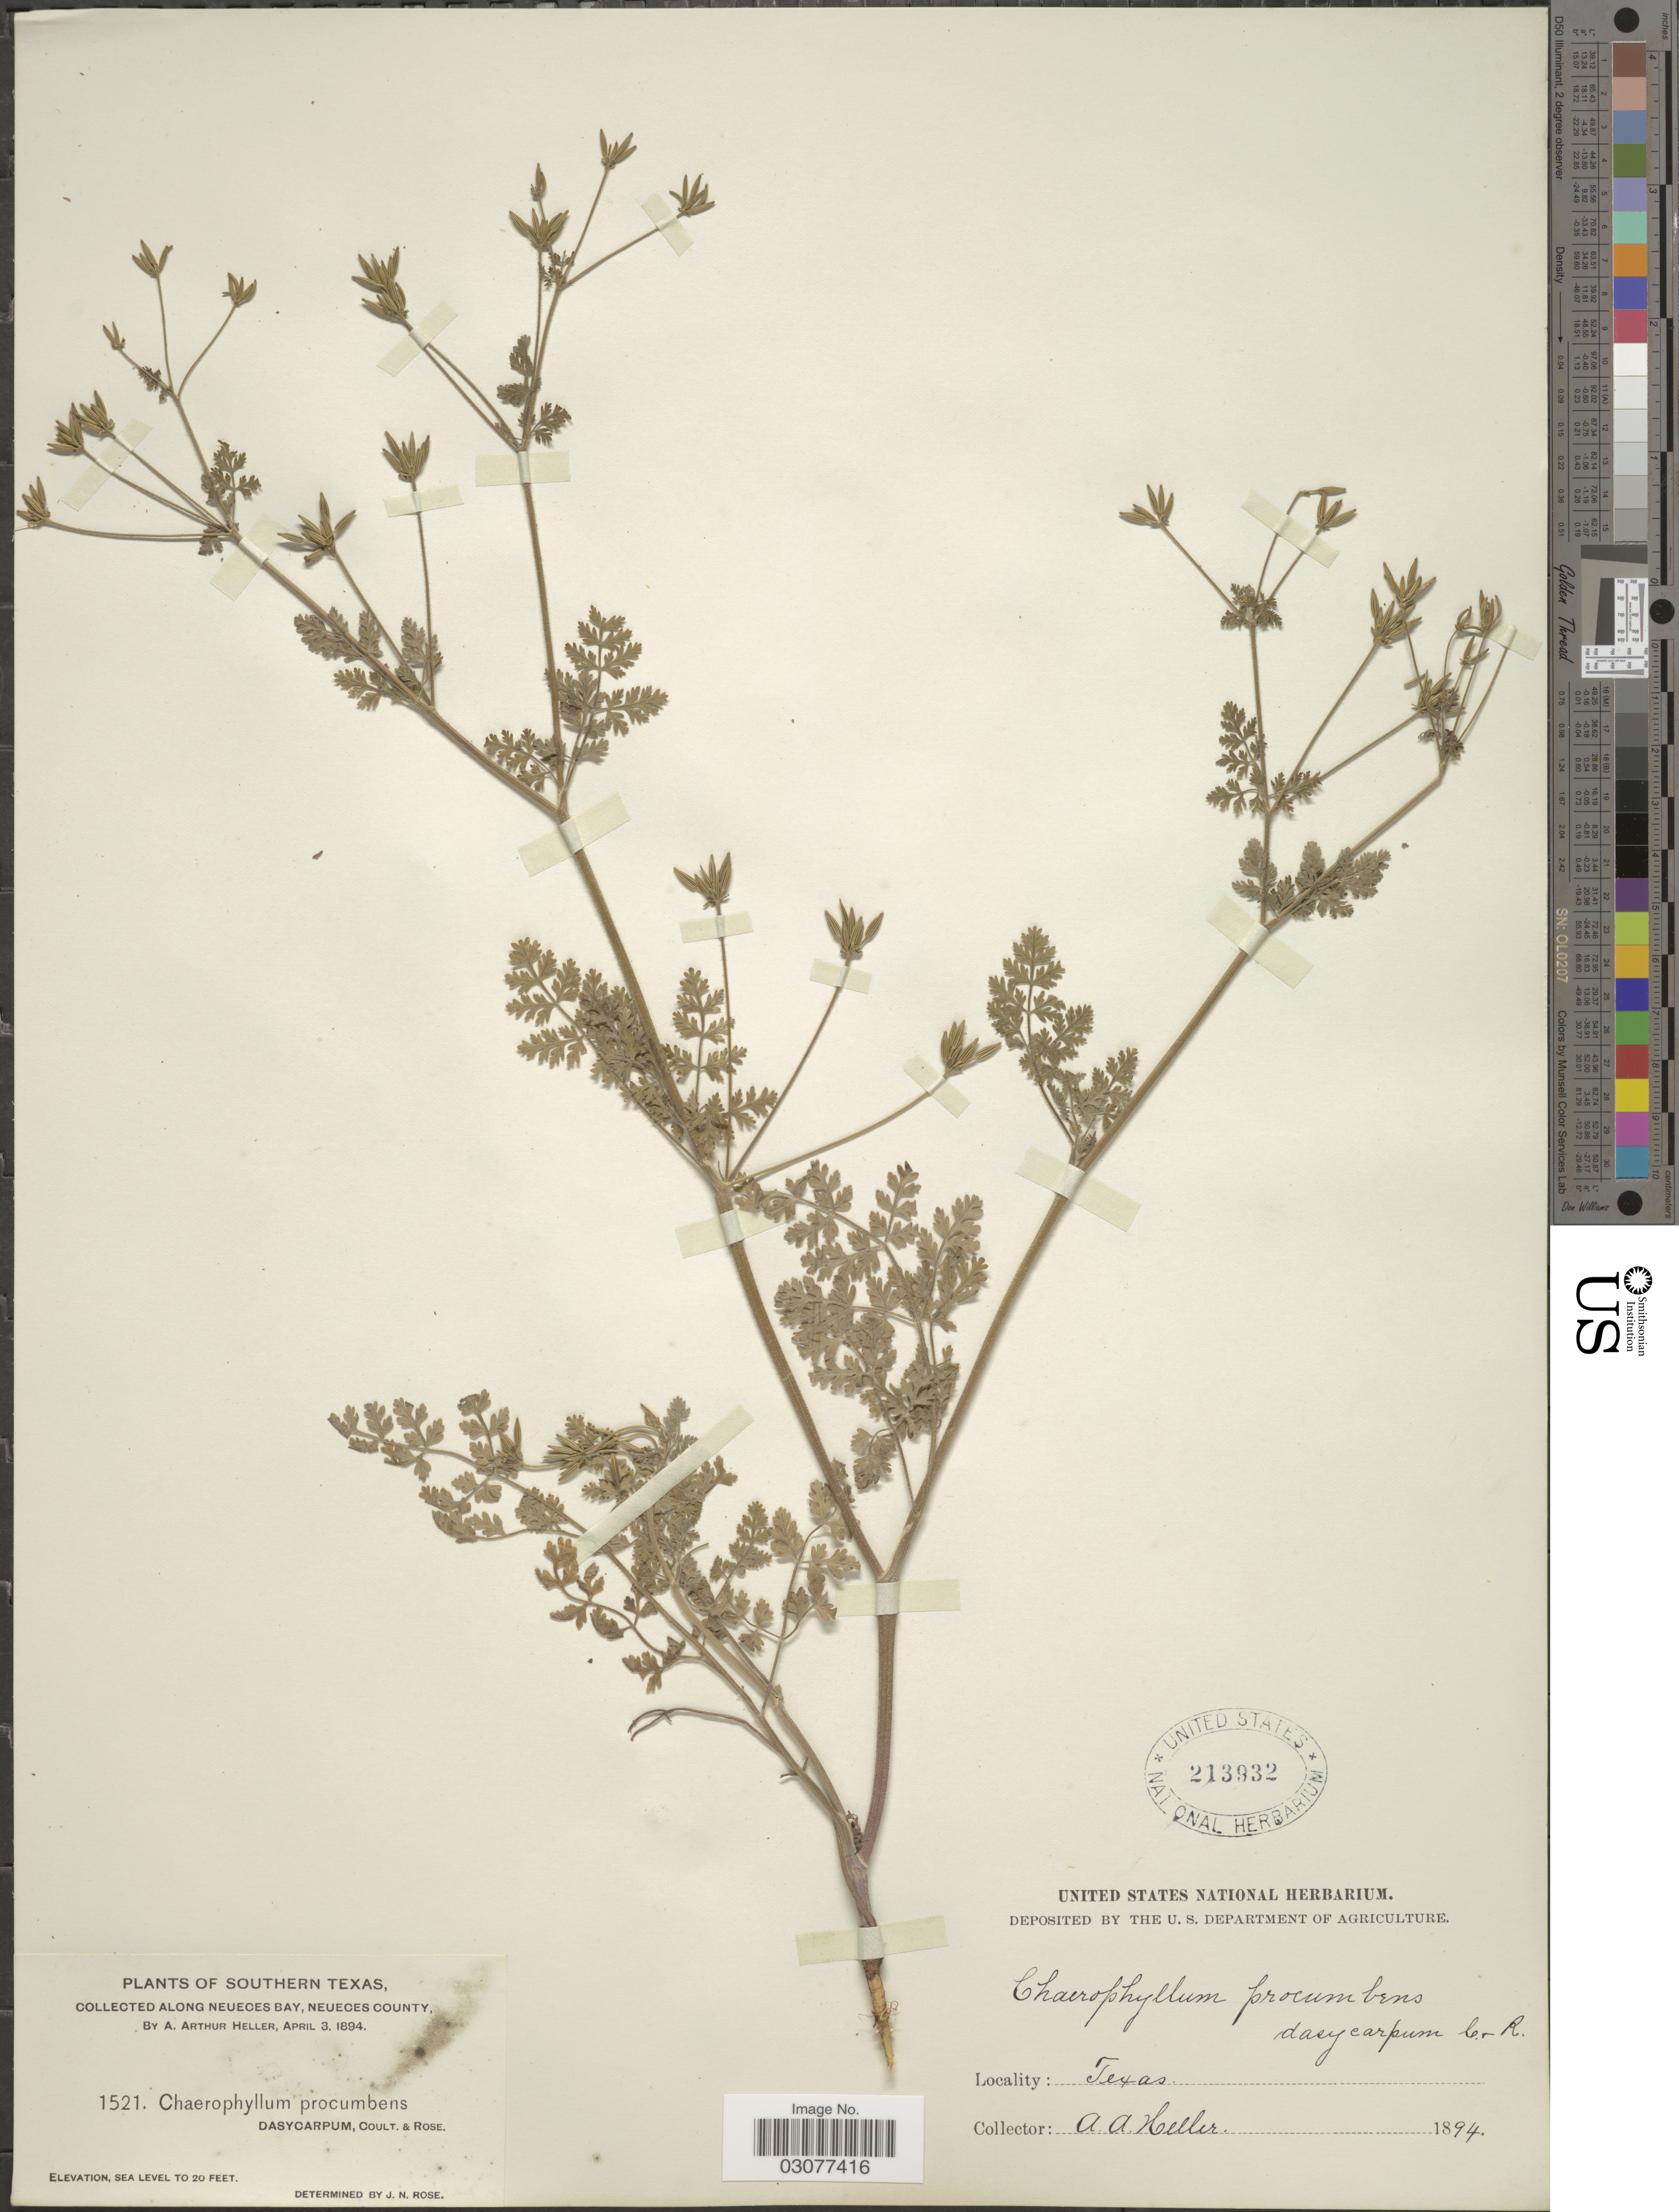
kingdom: Plantae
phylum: Tracheophyta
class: Magnoliopsida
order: Apiales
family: Apiaceae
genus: Chaerophyllum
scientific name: Chaerophyllum dasycarpum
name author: (Hook. ex S. Watson) Nutt.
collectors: A. A. Heller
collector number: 1521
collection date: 1894-04-03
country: United States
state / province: Texas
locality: Southern Texas, along Neueces Bay, Neueces County.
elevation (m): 0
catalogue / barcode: US 213932